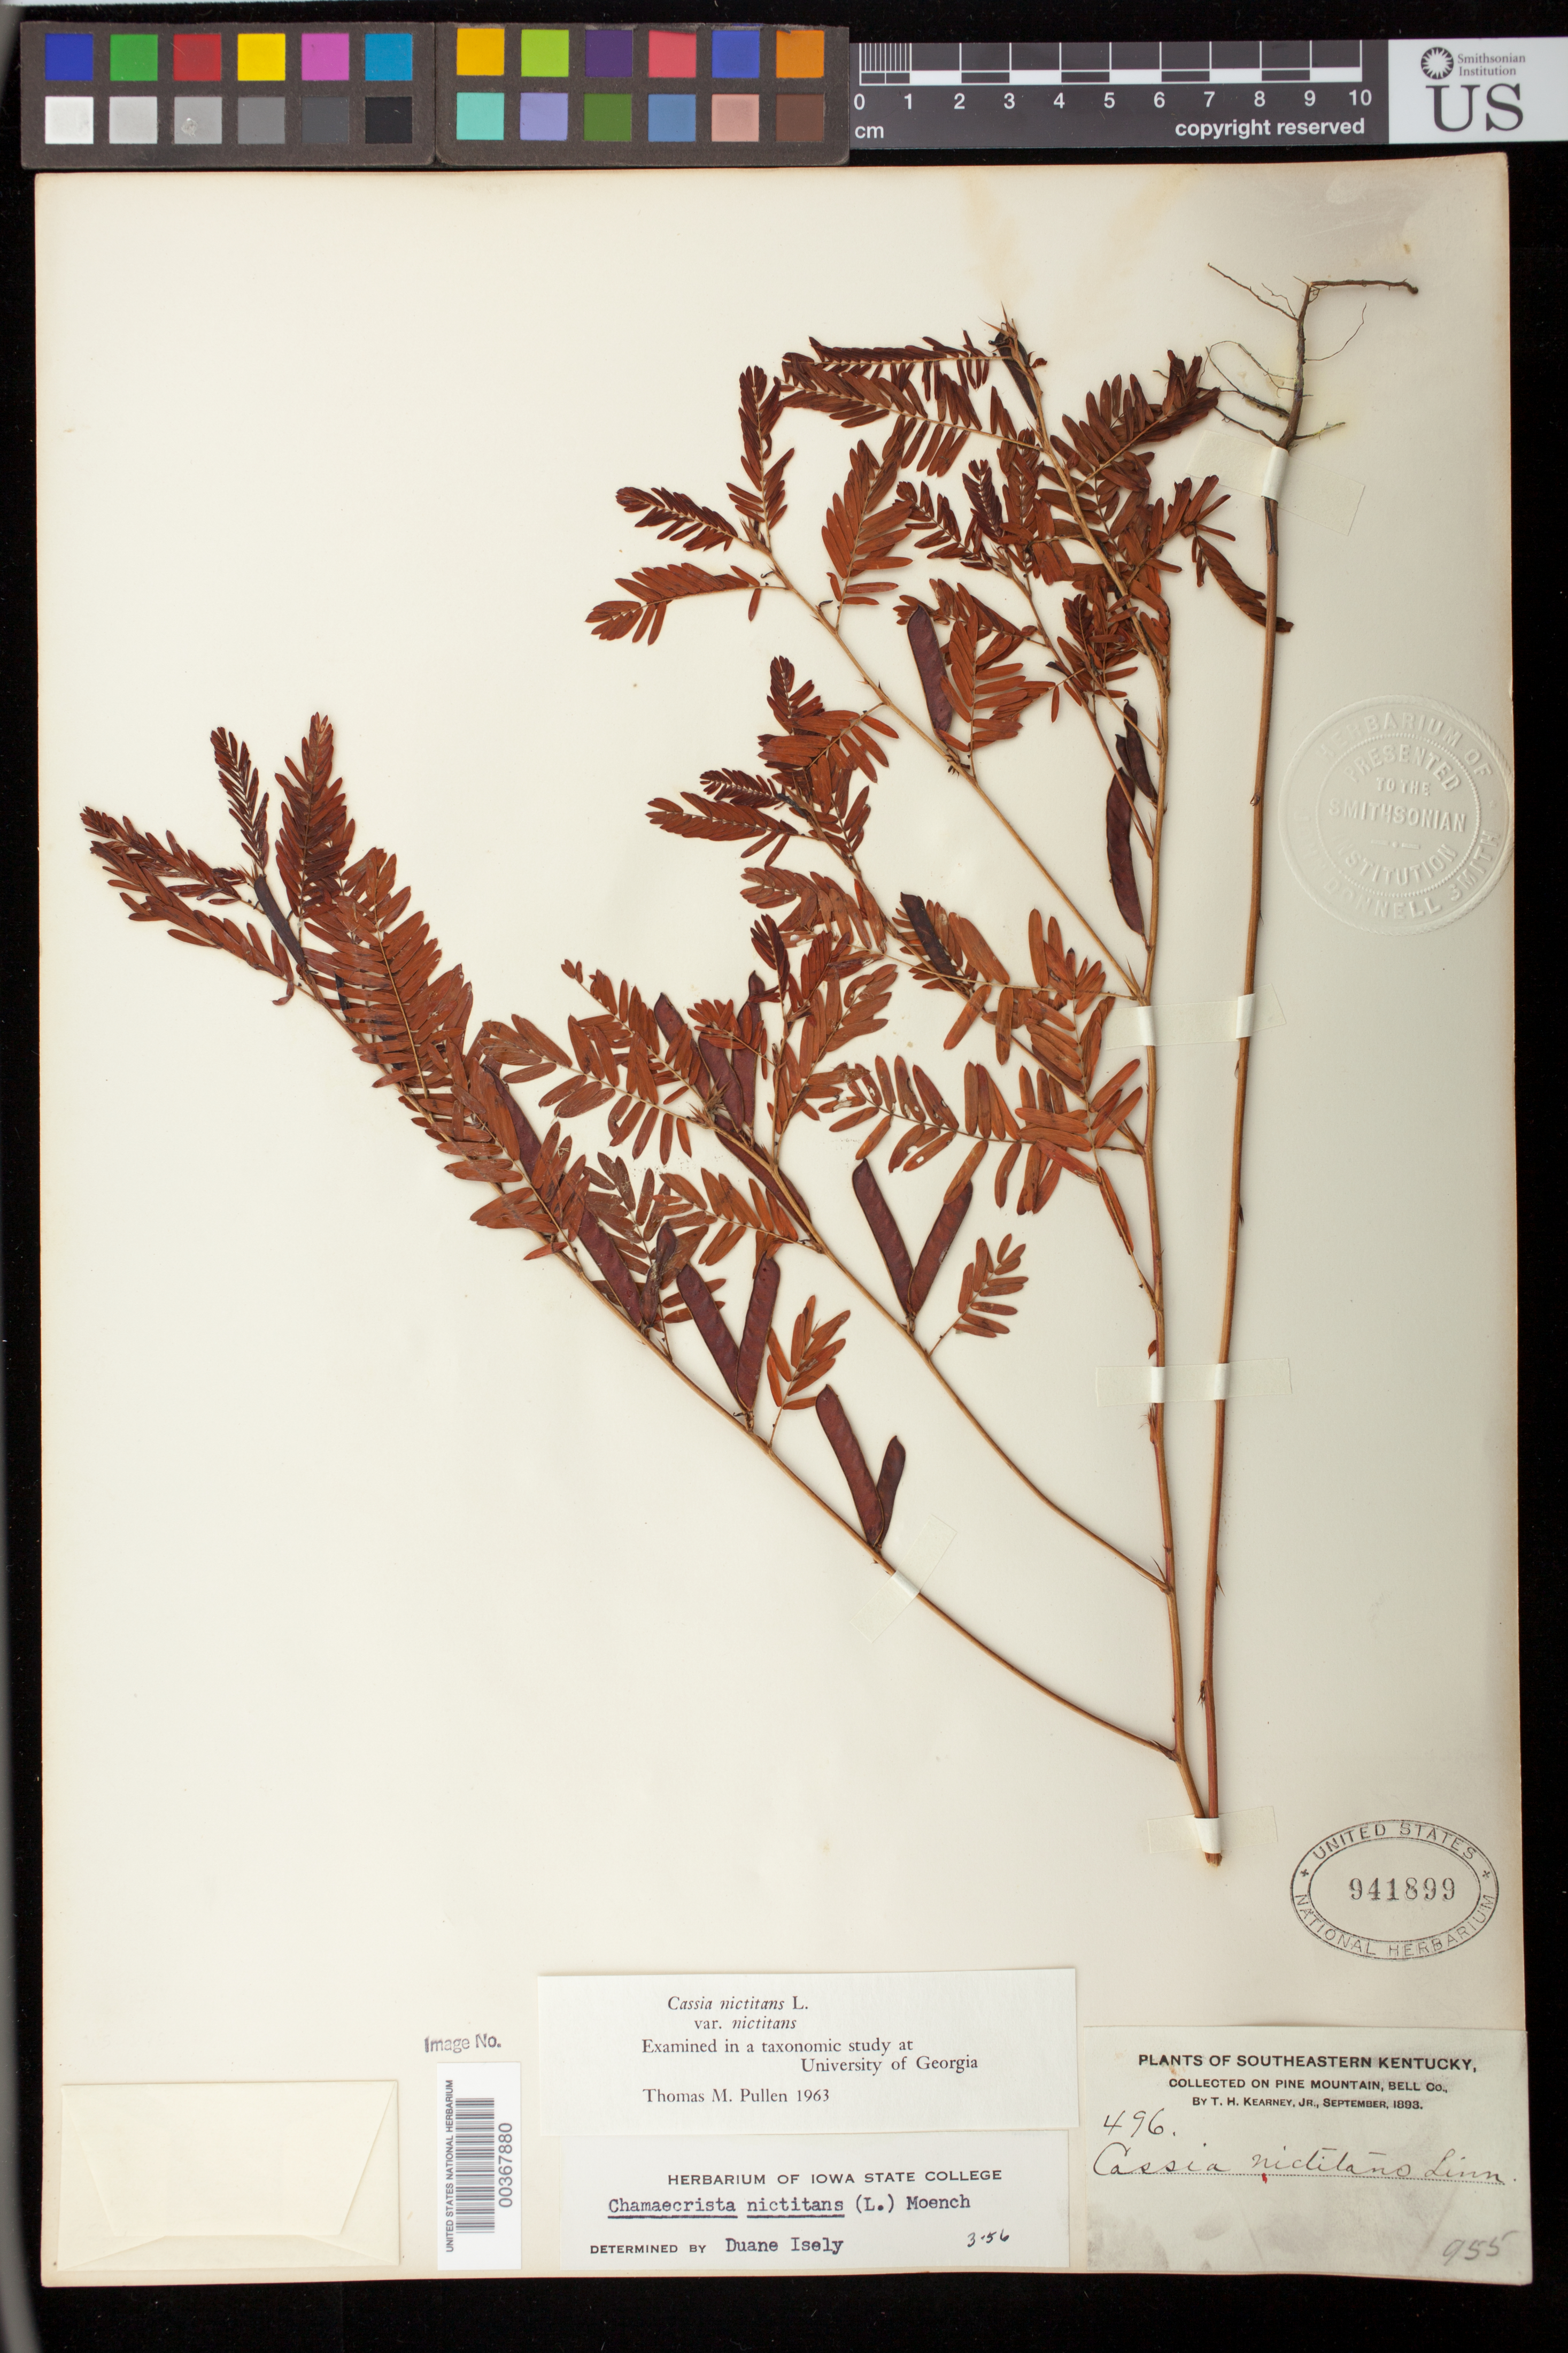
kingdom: Plantae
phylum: Tracheophyta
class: Magnoliopsida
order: Fabales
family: Fabaceae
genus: Chamaecrista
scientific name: Chamaecrista nictitans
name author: (L.) Moench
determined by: Isely, D.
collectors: T. H. Kearney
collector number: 496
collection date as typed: Sep 1893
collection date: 1893-09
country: United States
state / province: Kentucky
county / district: Bell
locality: Pine mountain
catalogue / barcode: US 941899